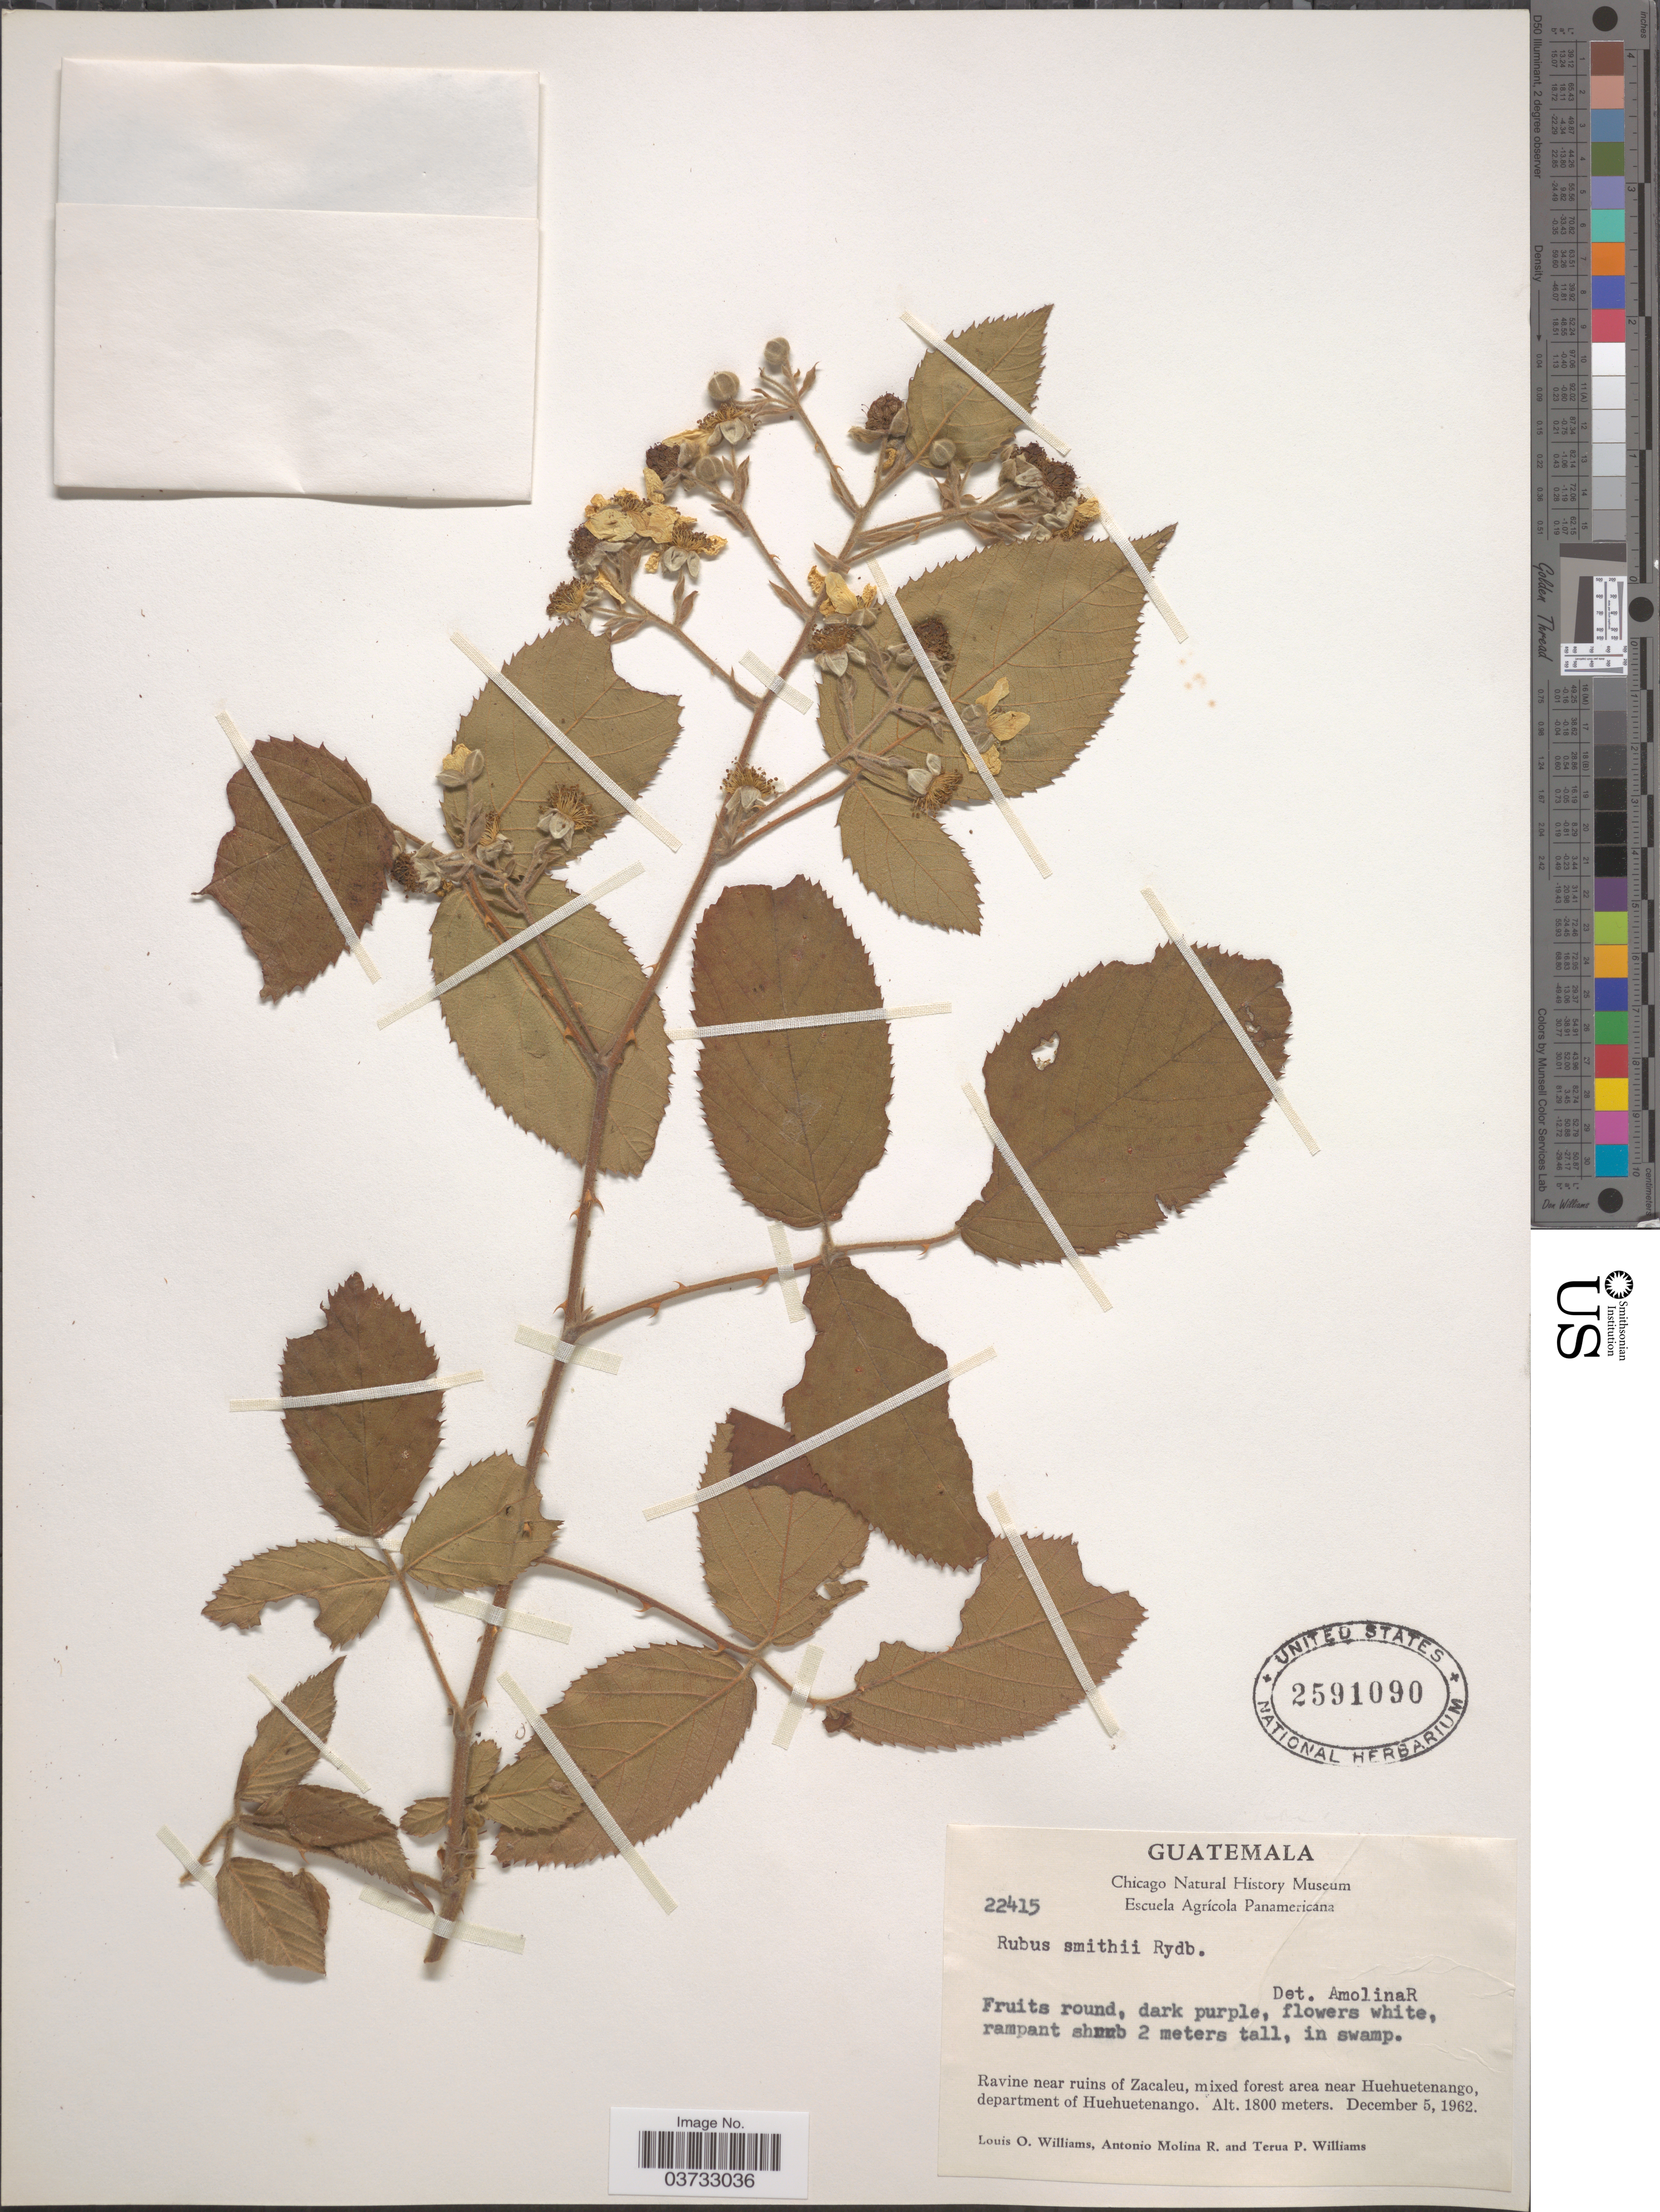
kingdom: Plantae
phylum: Tracheophyta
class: Magnoliopsida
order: Rosales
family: Rosaceae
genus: Rubus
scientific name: Rubus smithii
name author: Backer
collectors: L. O. Williams, A. Molina R. & T. Williams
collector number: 22415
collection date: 1962-12-05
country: Guatemala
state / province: Huehuetenango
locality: Ravine near ruins of Zacaleu, mixed forest area near Huehuetenango, department of Huehuetenango.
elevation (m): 1800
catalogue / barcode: US 2591090